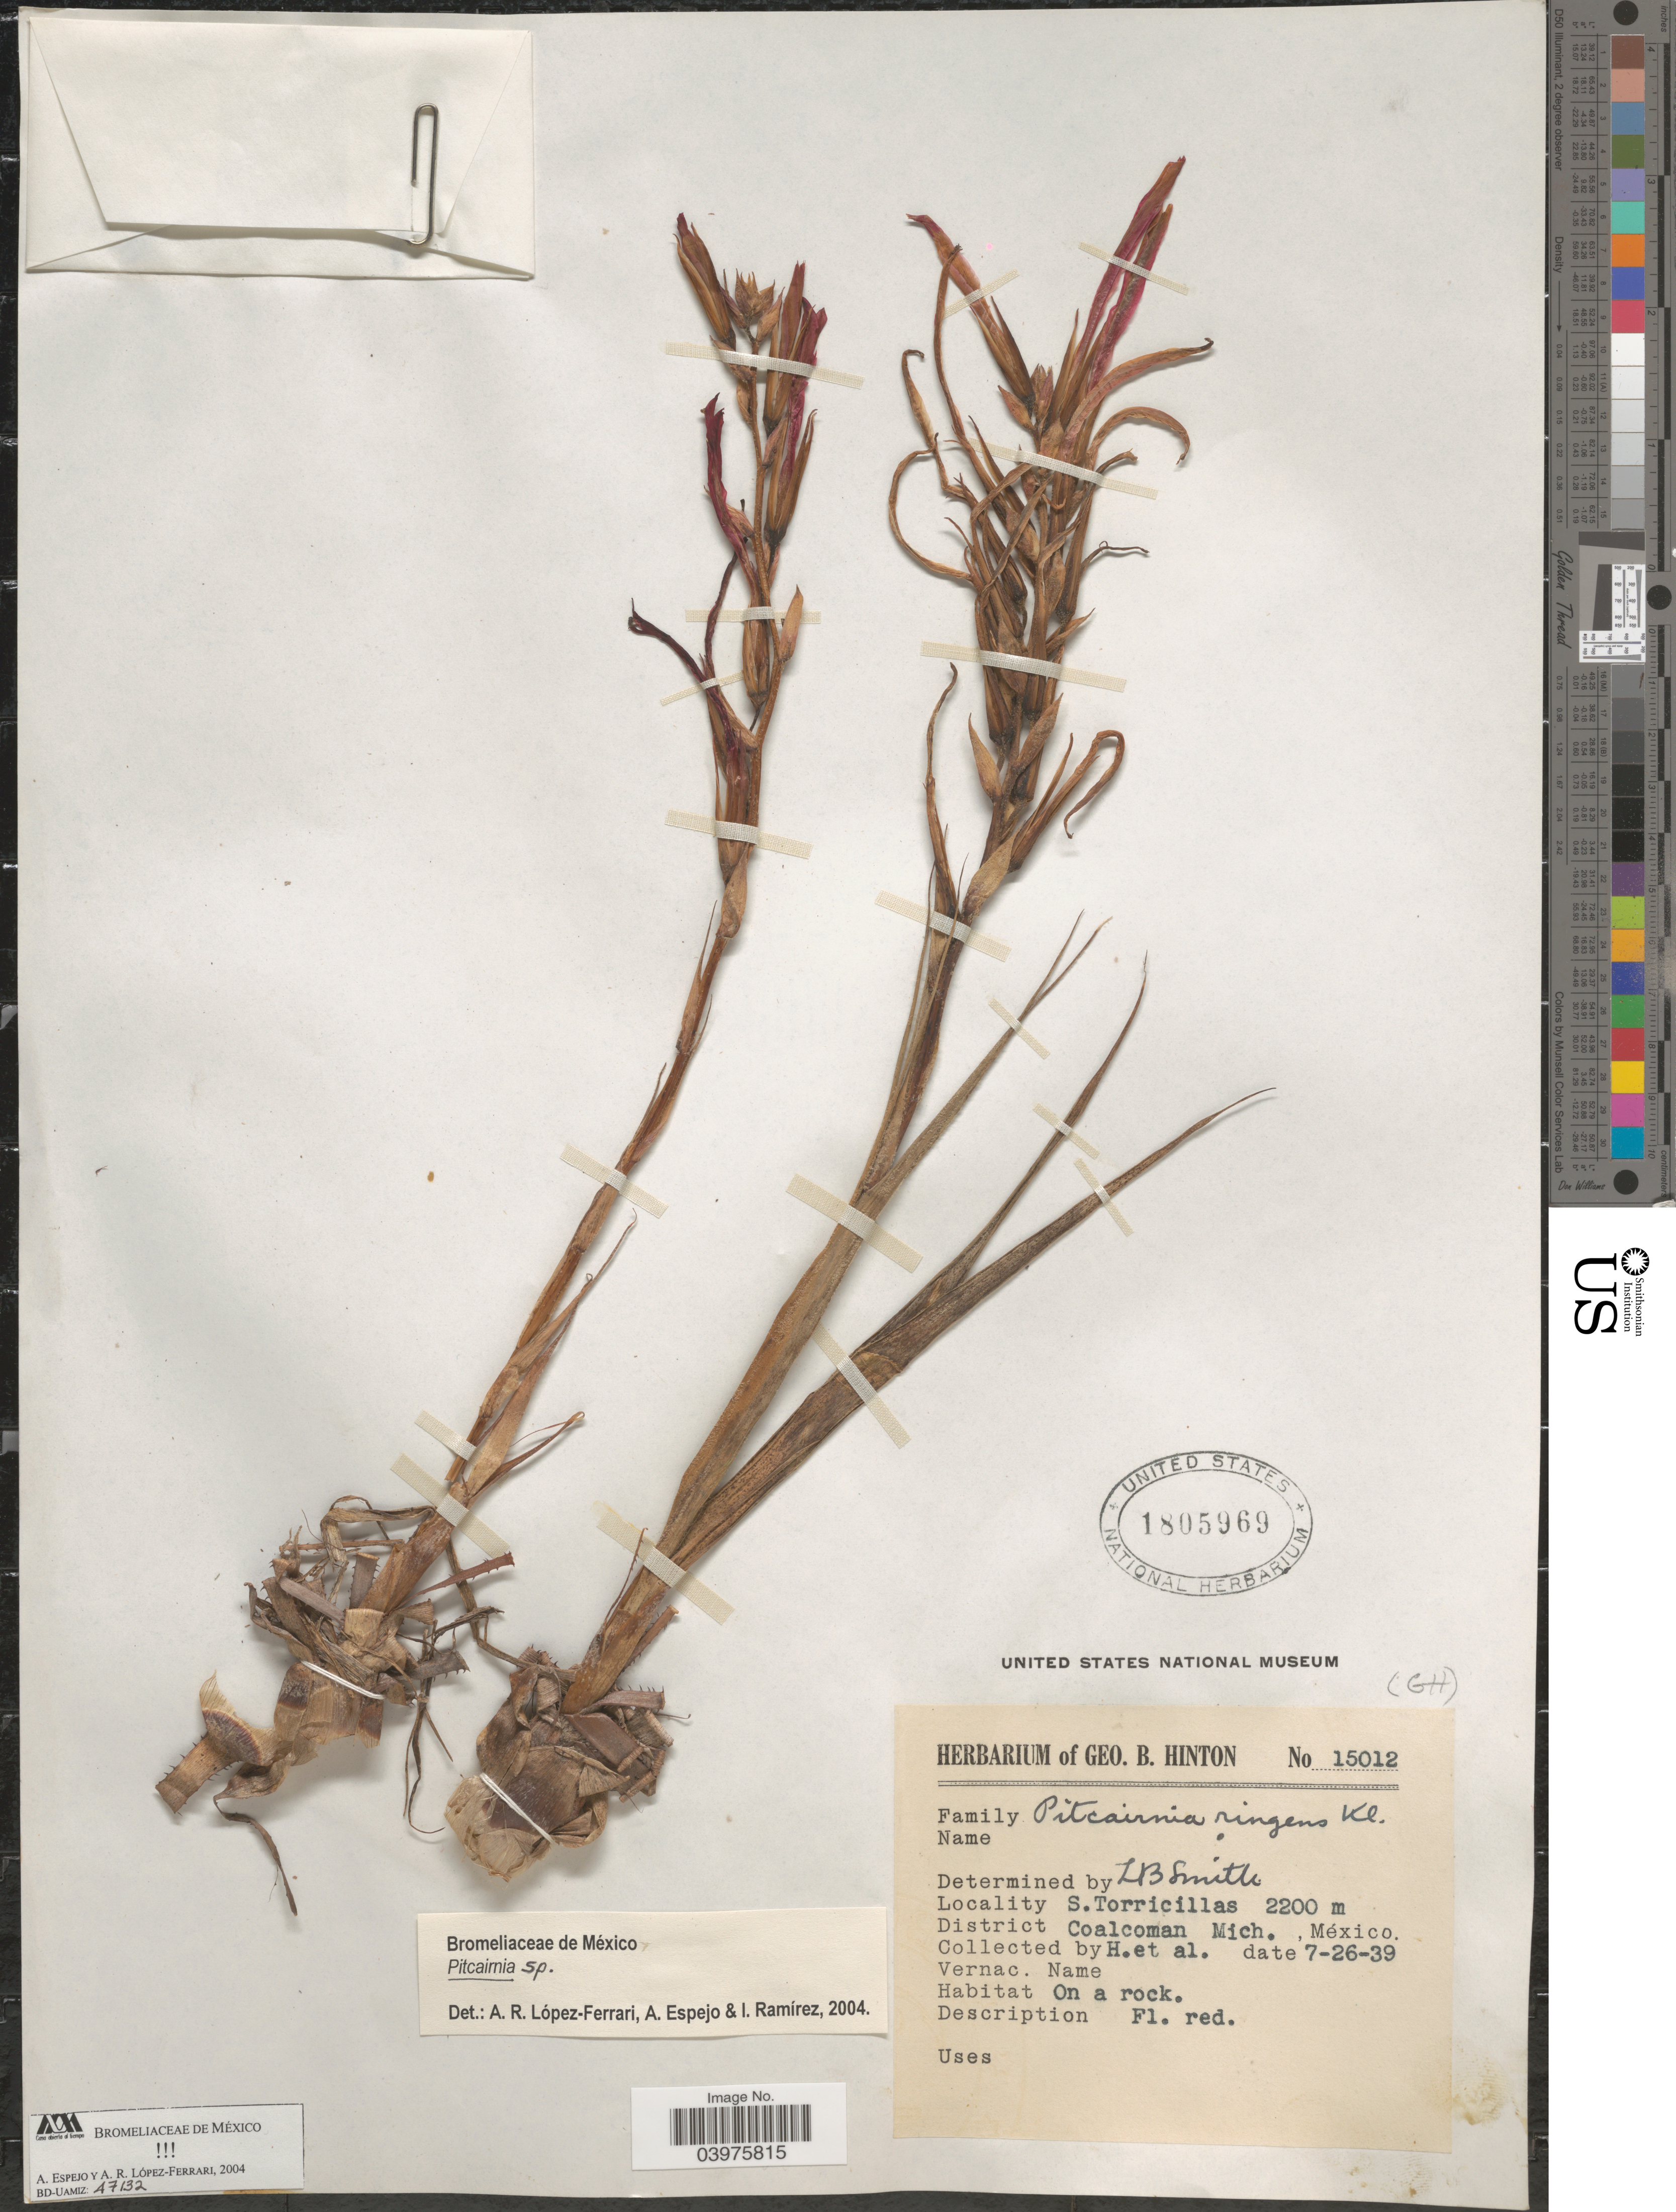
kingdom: Plantae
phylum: Tracheophyta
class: Liliopsida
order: Poales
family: Bromeliaceae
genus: Pitcairnia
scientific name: Pitcairnia sp.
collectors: G. B. Hinton & et al.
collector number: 15012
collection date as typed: Transcribed d/m/y: 26/7/39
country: Mexico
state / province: Michoacán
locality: S.Torricillas. District Coalcoman.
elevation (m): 2200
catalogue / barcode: US 1805969